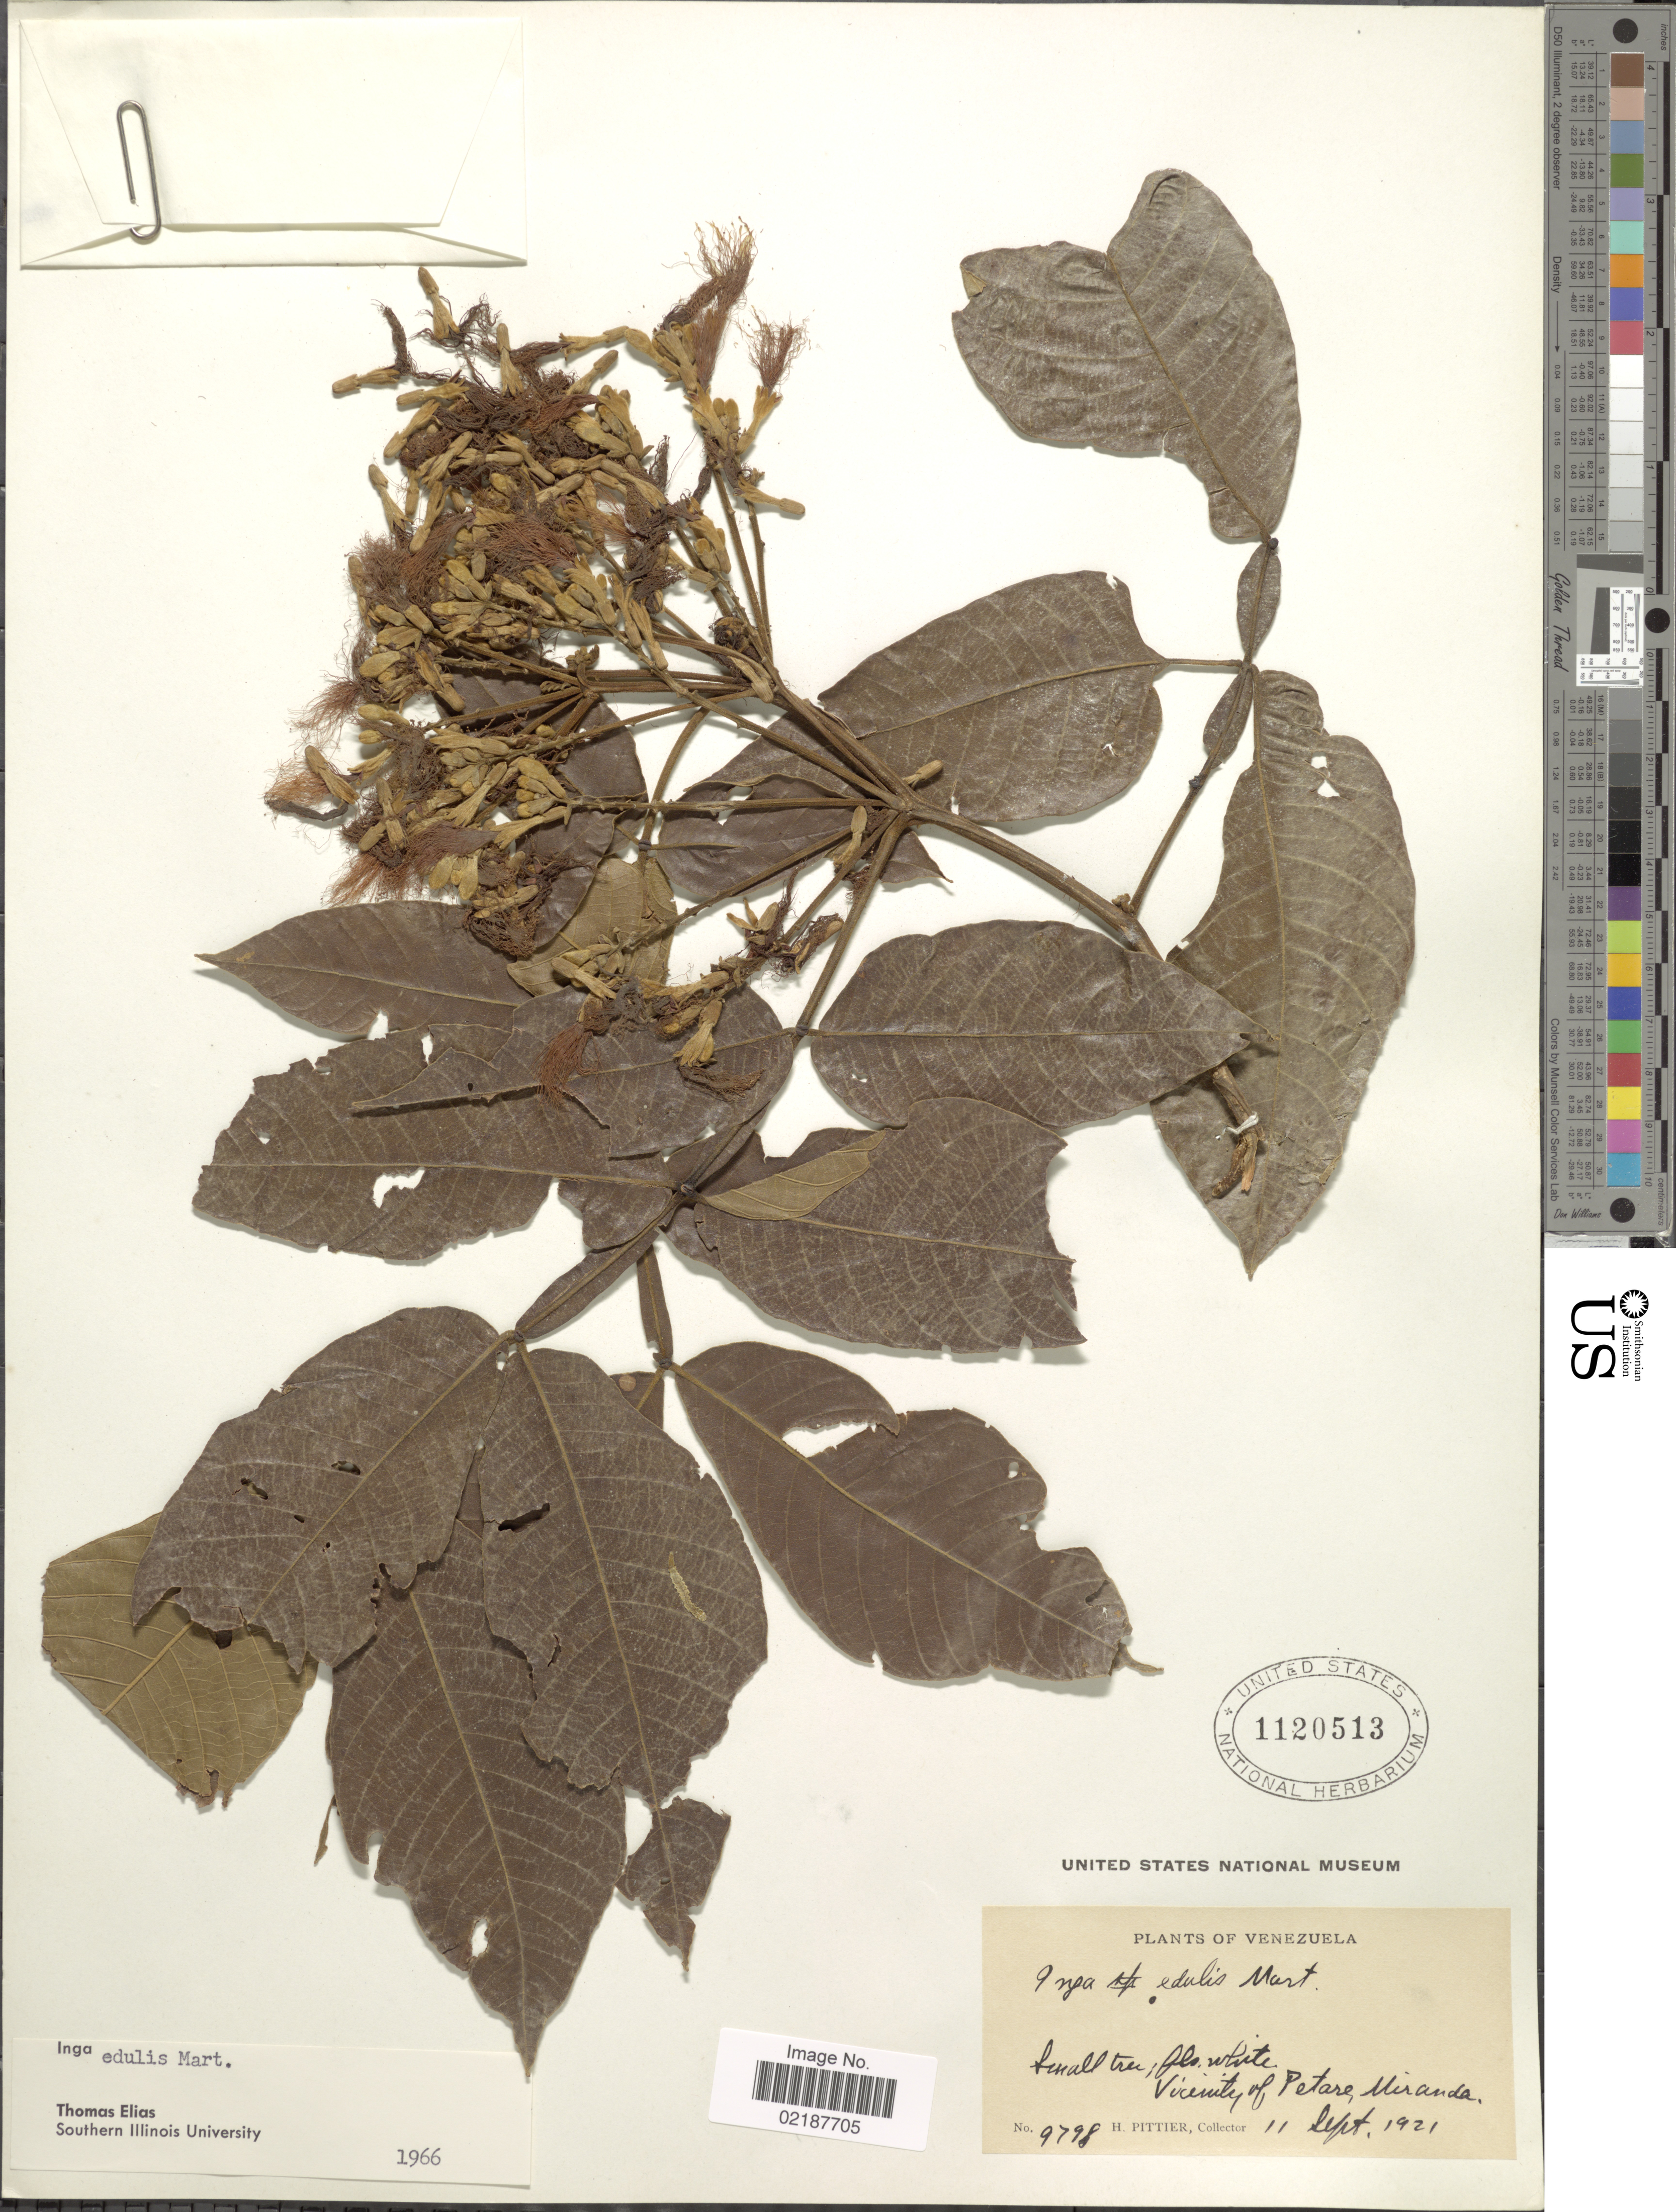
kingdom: Plantae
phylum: Tracheophyta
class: Magnoliopsida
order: Fabales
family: Fabaceae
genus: Inga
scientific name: Inga edulis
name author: Mart.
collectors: H. F. Pittier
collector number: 9798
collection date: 1921-09-11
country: Venezuela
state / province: Miranda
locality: Vicinity of Petare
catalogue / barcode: US 1120513